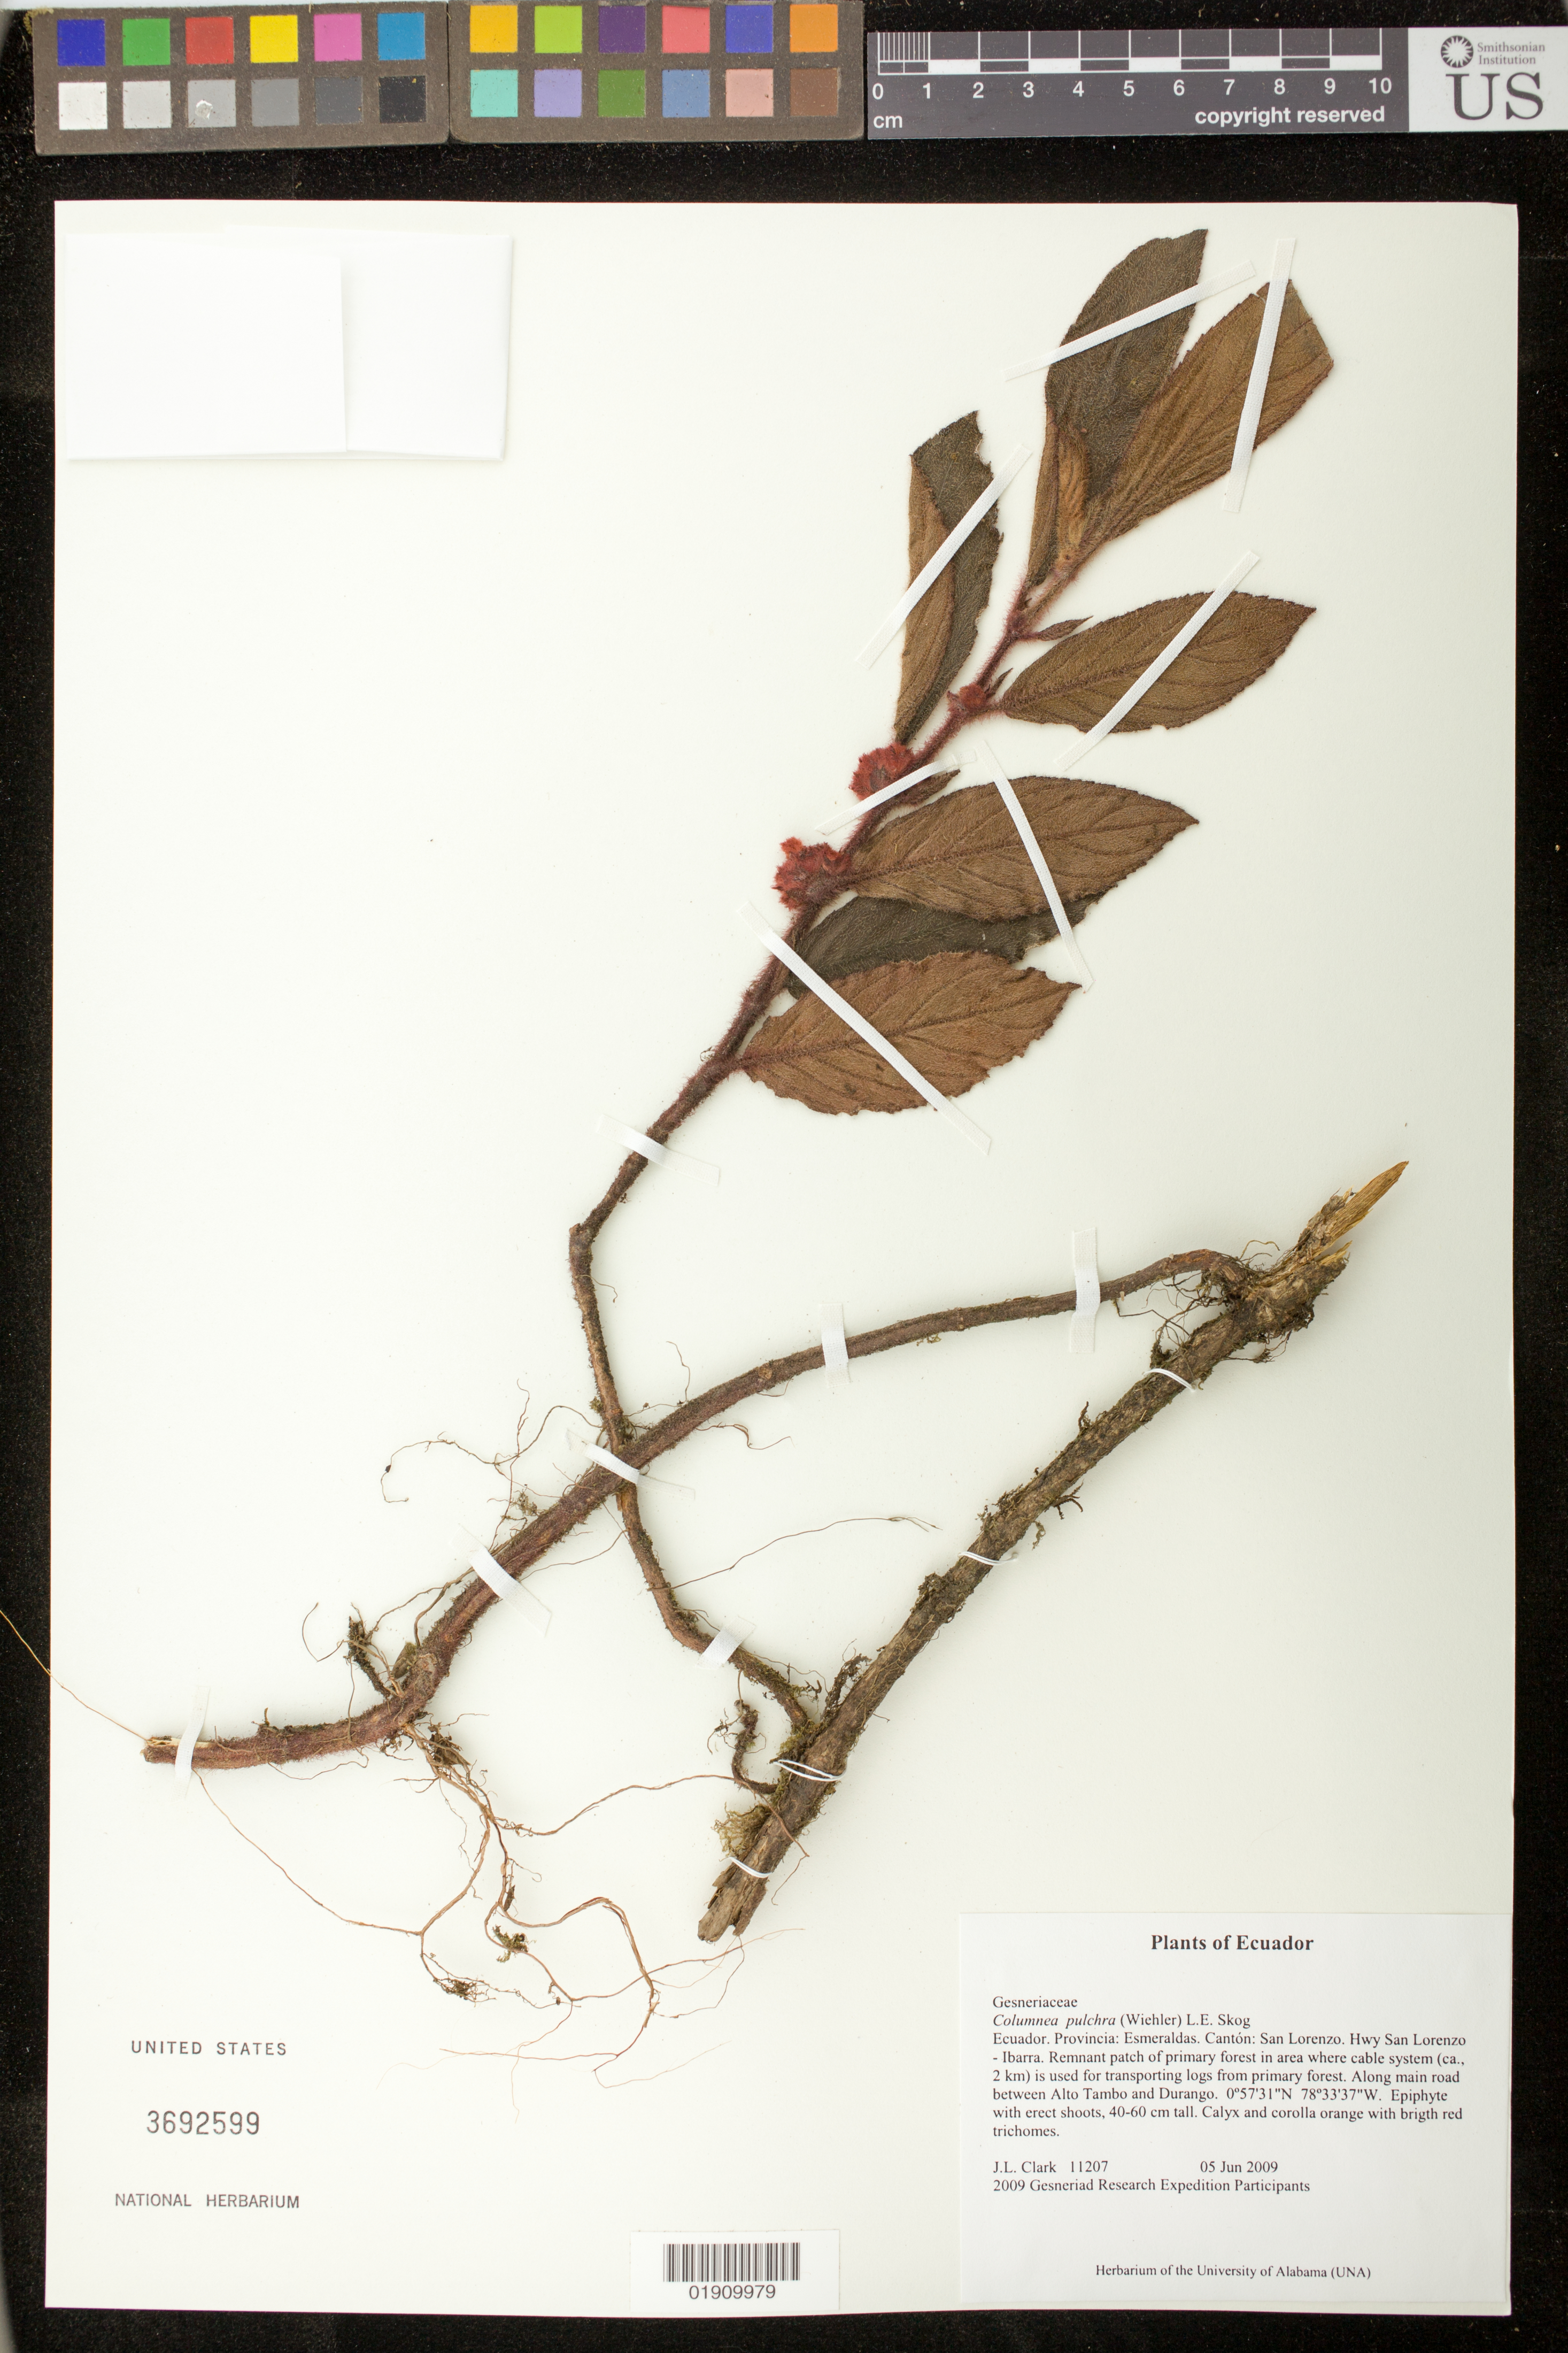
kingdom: Plantae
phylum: Tracheophyta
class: Magnoliopsida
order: Lamiales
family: Gesneriaceae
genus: Columnea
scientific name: Columnea pulchra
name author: (Wiehler) L.E. Skog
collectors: J. L. Clark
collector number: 11207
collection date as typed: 05 Jun 2009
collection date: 2009-06-05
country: Ecuador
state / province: Esmeraldas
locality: Ecuador. Provincia: Esmeraldas, Canton: San Lorenzo. Hwy San Lorenzo-Ibarra. Remnant patch of primary forest in area where cable system (ca., 2 km) is used for transporting logs from primary forest. Along main road between Alto Tambo and Durango.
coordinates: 0°57'31"N, 78°33'37"W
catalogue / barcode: US 3692599